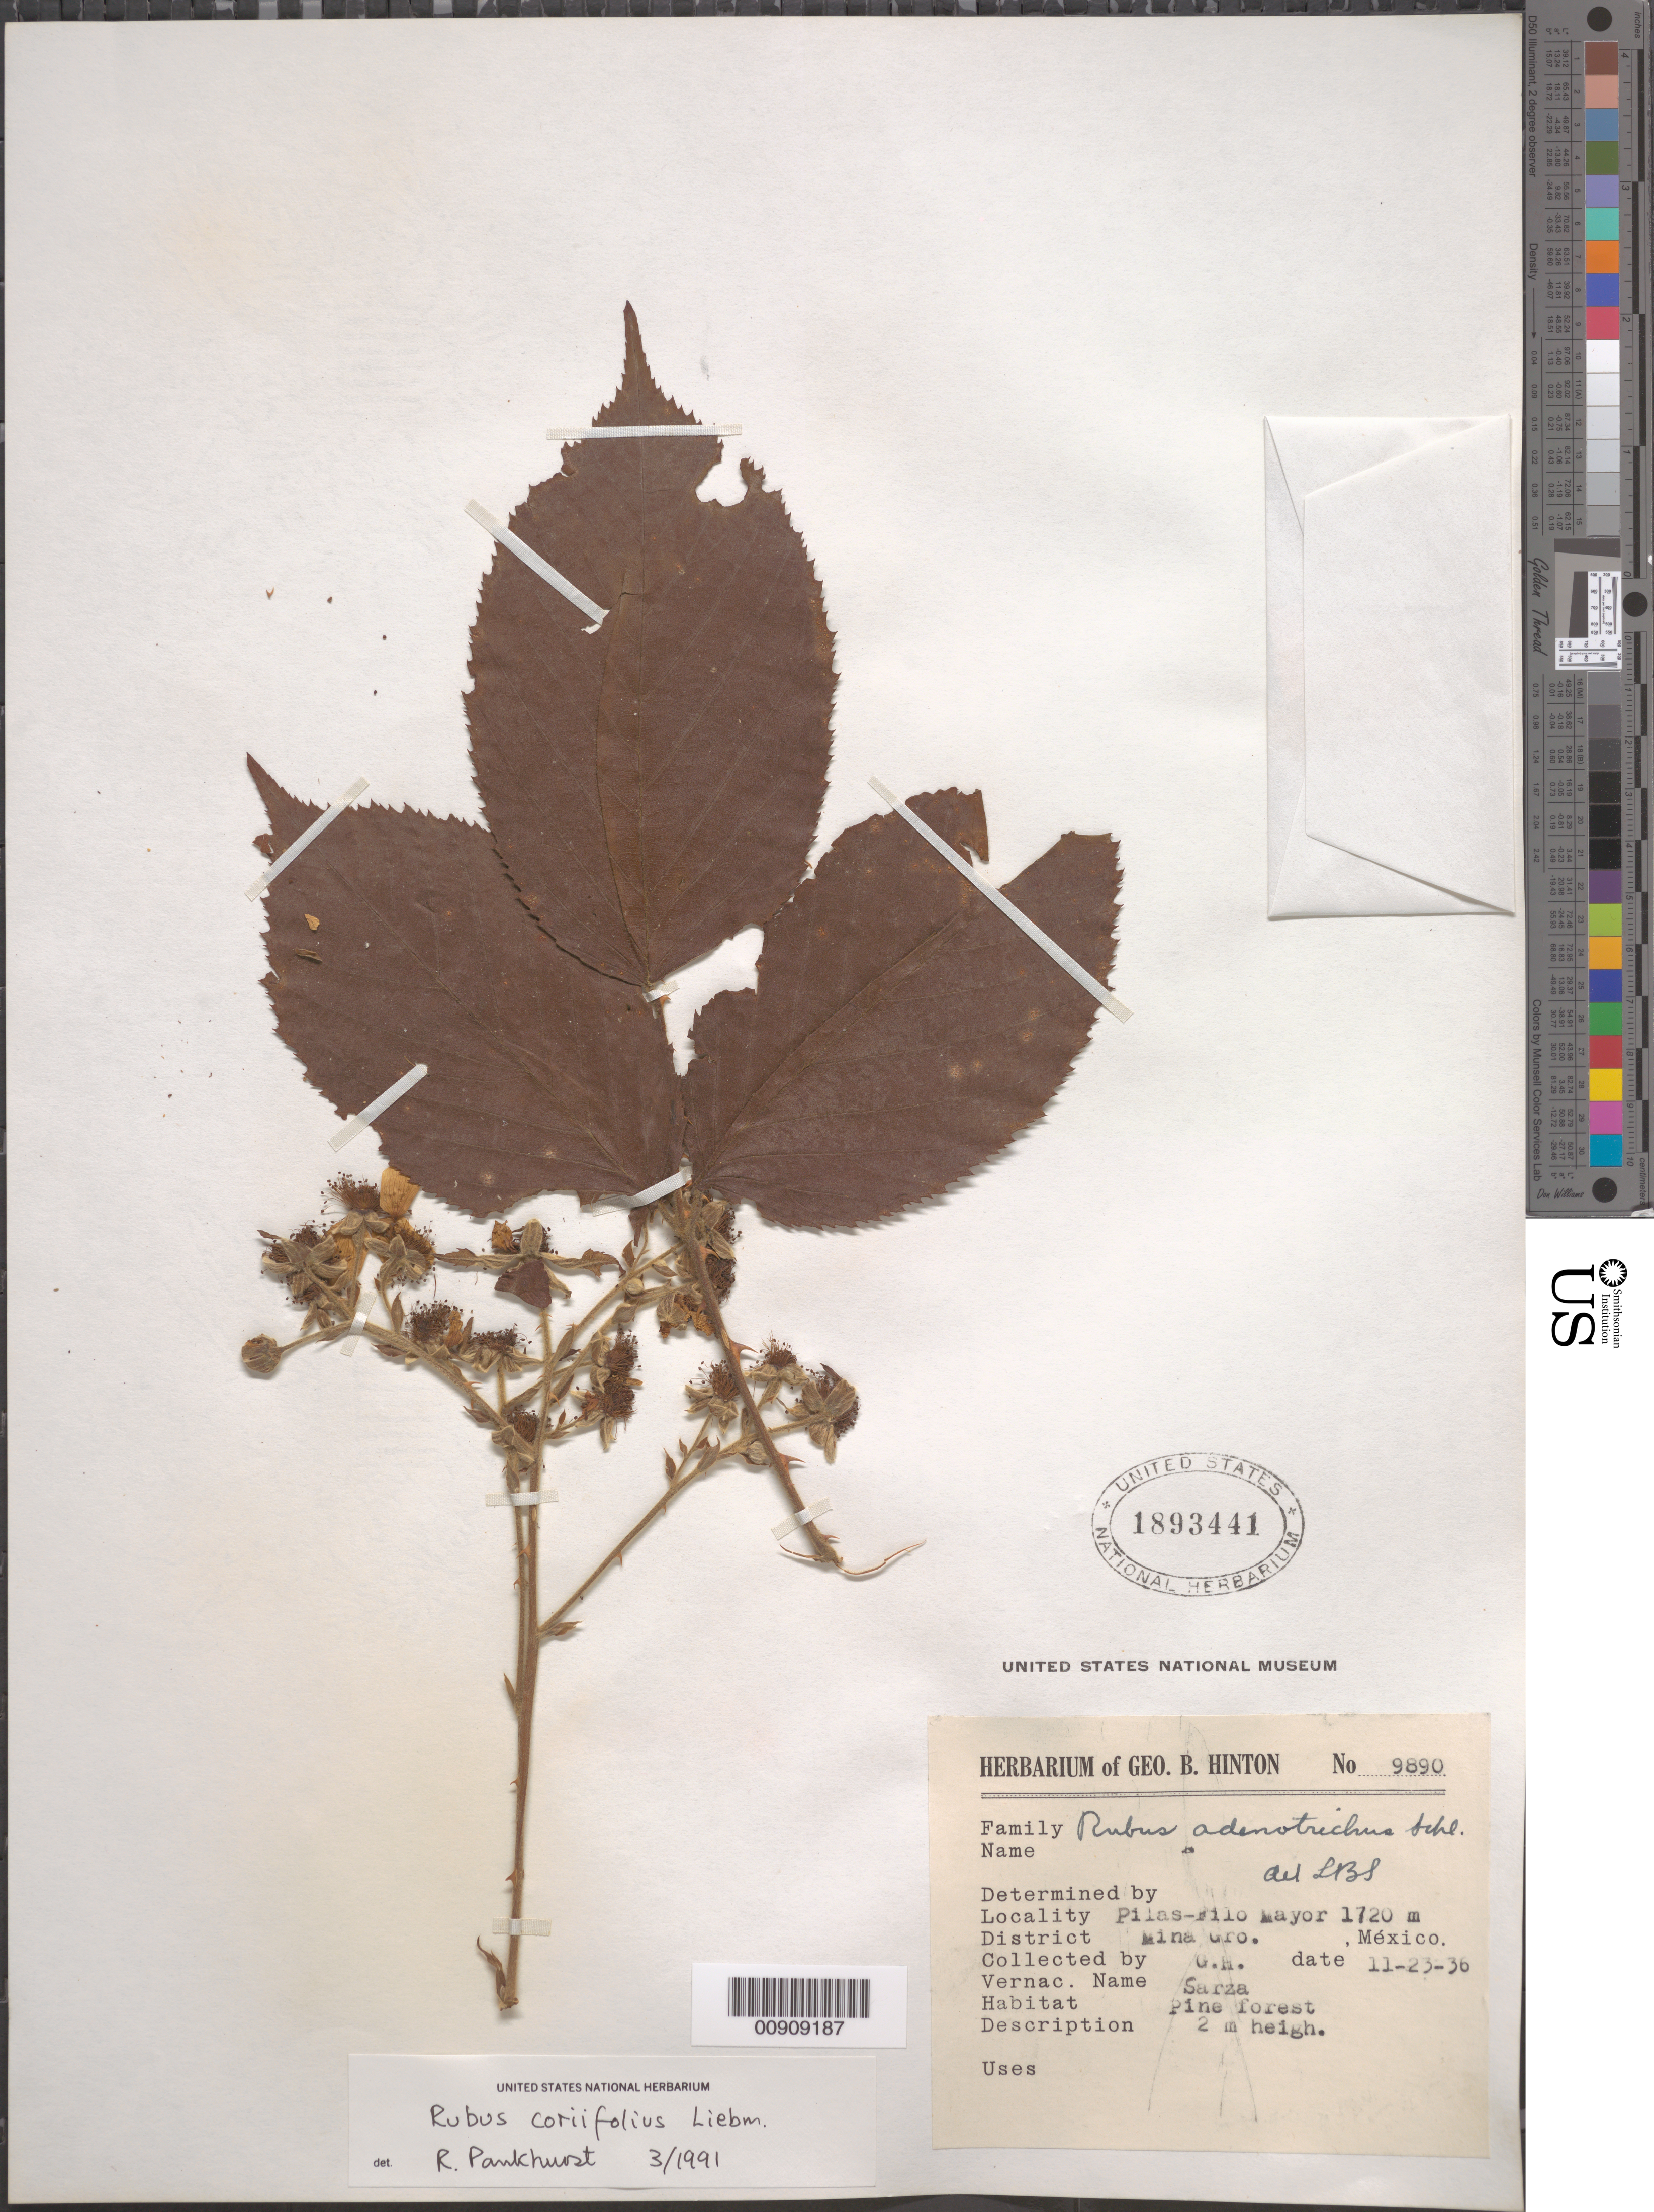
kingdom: Plantae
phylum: Tracheophyta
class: Magnoliopsida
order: Rosales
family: Rosaceae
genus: Rubus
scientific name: Rubus coriifolius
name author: Liebm.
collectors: G. B. Hinton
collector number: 9890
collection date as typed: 23 Nov 1936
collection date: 1936-11-23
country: Mexico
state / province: Guerrero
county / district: Mina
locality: Pilas - Filo Mayor, District Mina, Guerrero.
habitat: Pine forest.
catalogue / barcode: US 1893441